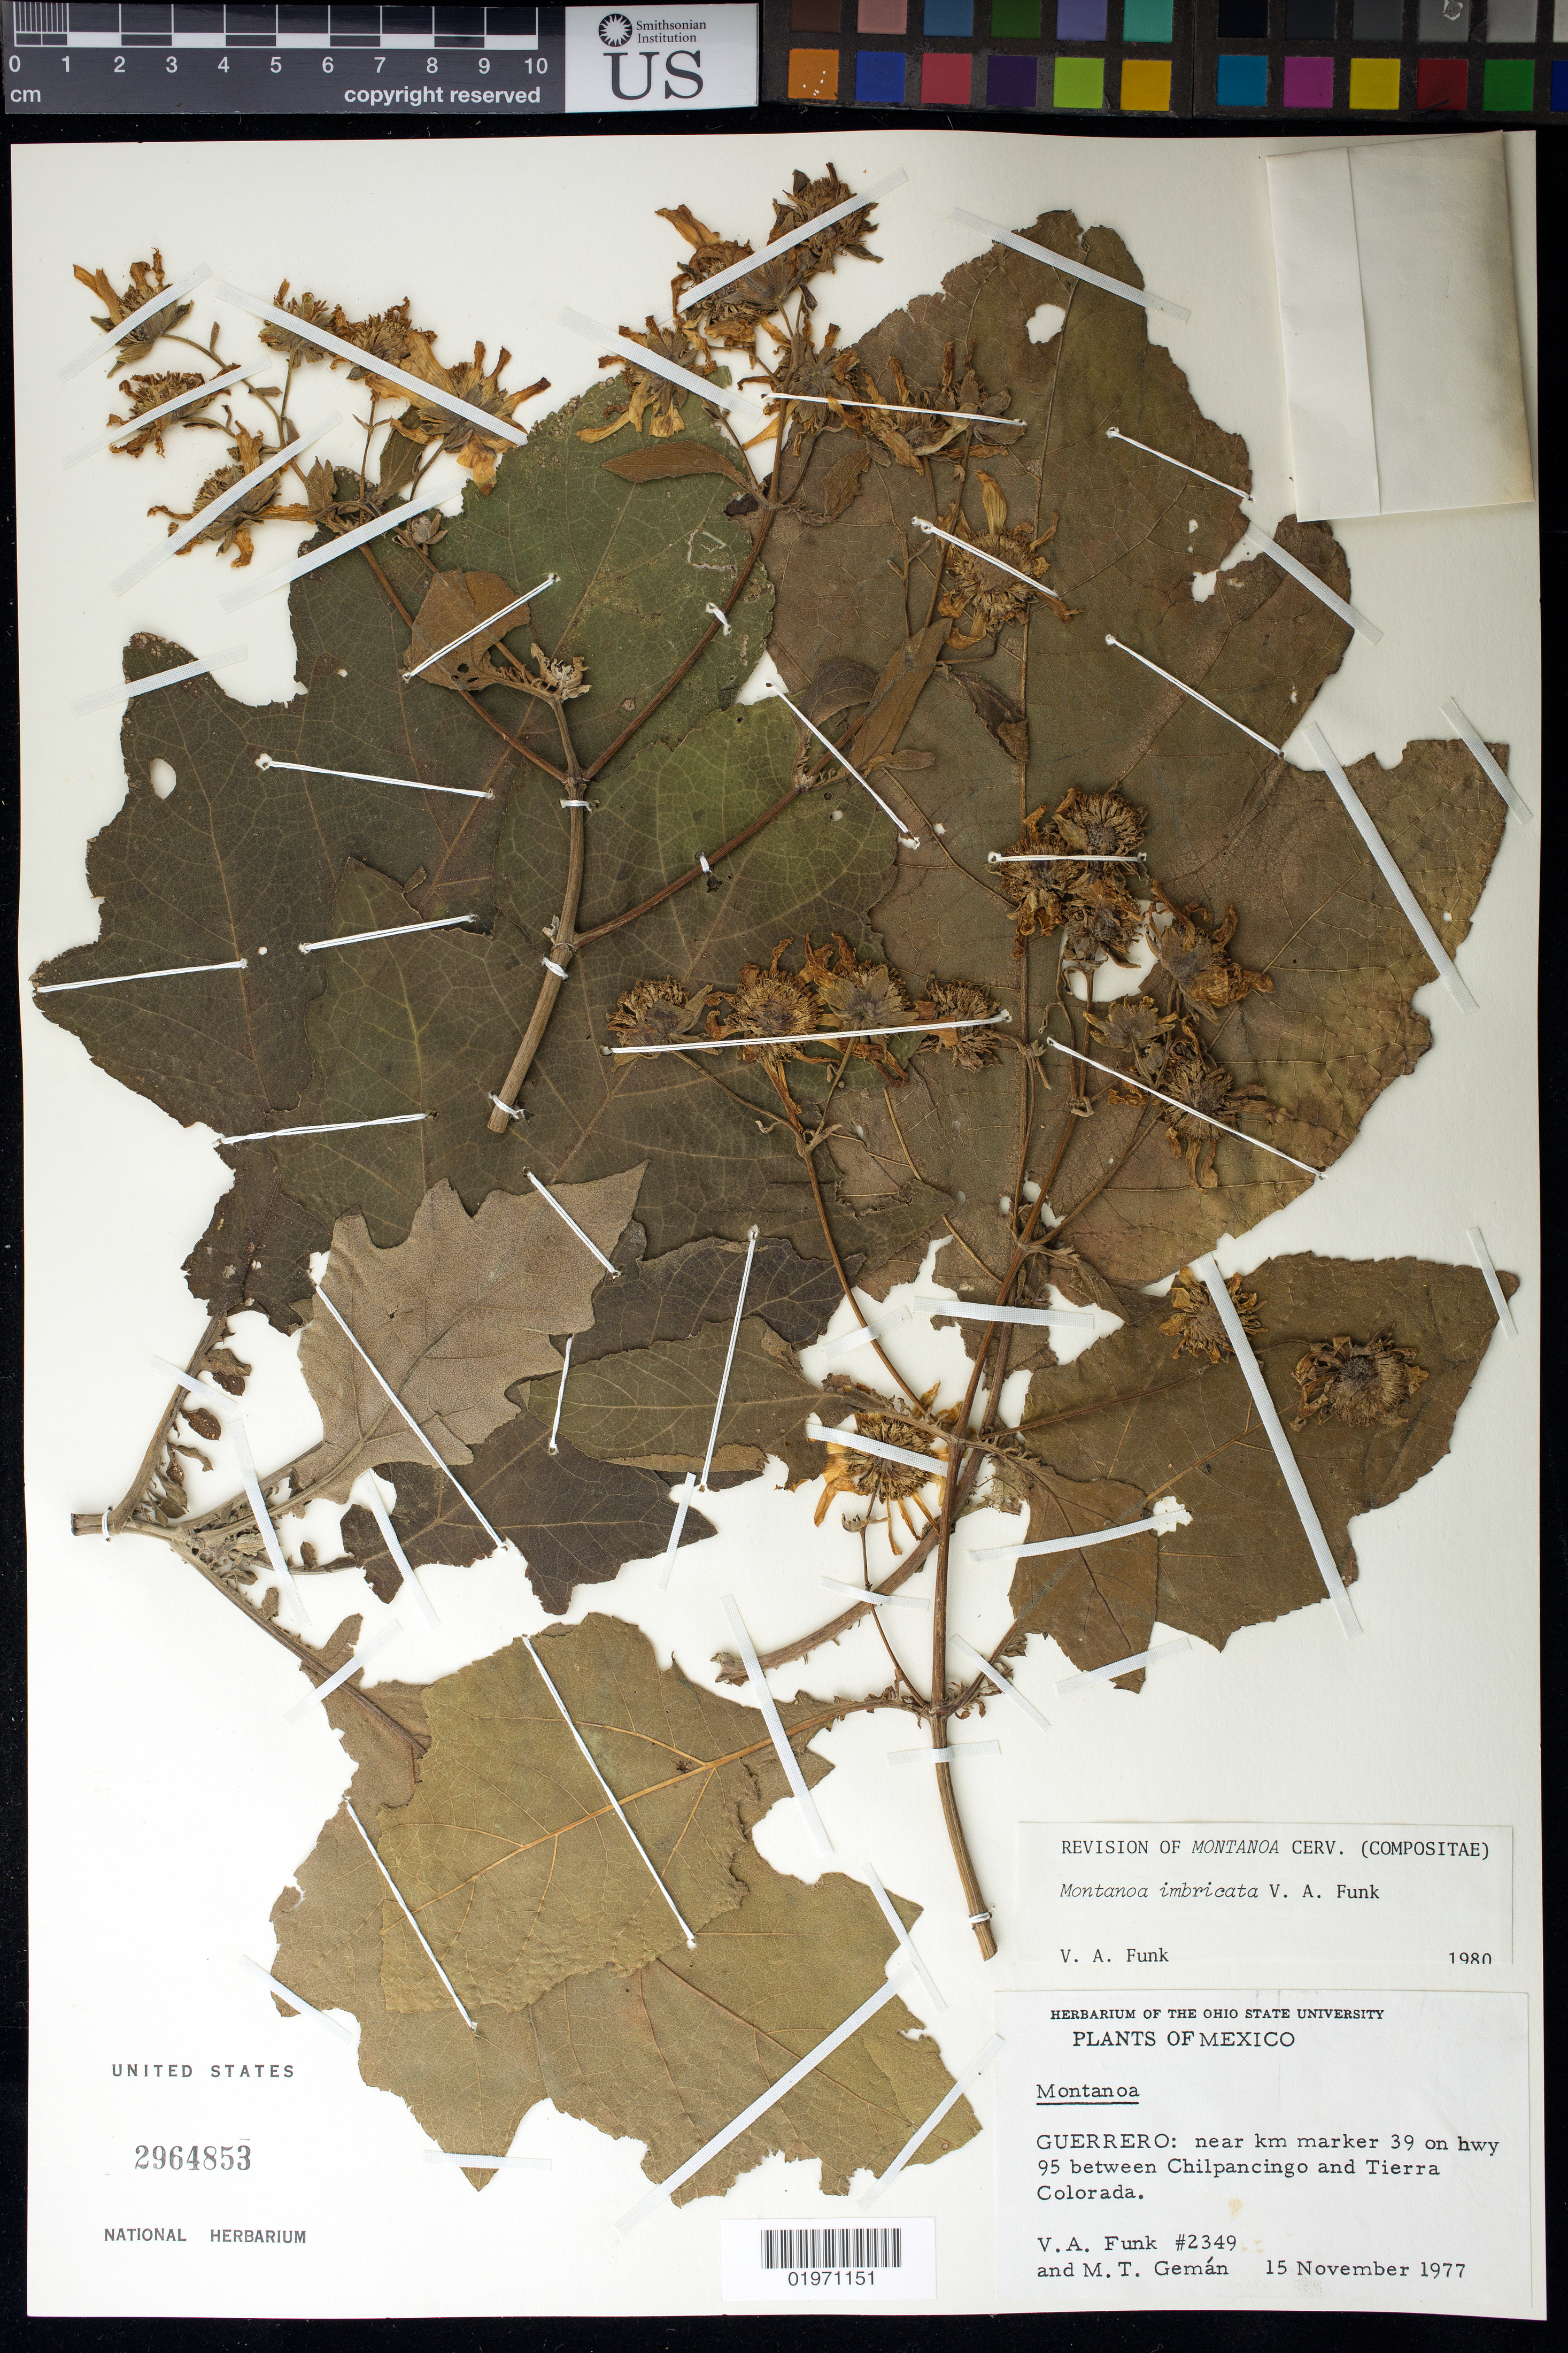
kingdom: Plantae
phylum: Tracheophyta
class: Magnoliopsida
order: Asterales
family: Asteraceae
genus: Montanoa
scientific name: Montanoa imbricata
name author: V.A. Funk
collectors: V. Funk & M. Gemán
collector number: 2349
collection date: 1977-11-15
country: Mexico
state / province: Guerrero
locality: Near km marker 39 on hwy 95 between Chilpancingo and Tierra Colorada.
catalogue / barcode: US 2964853